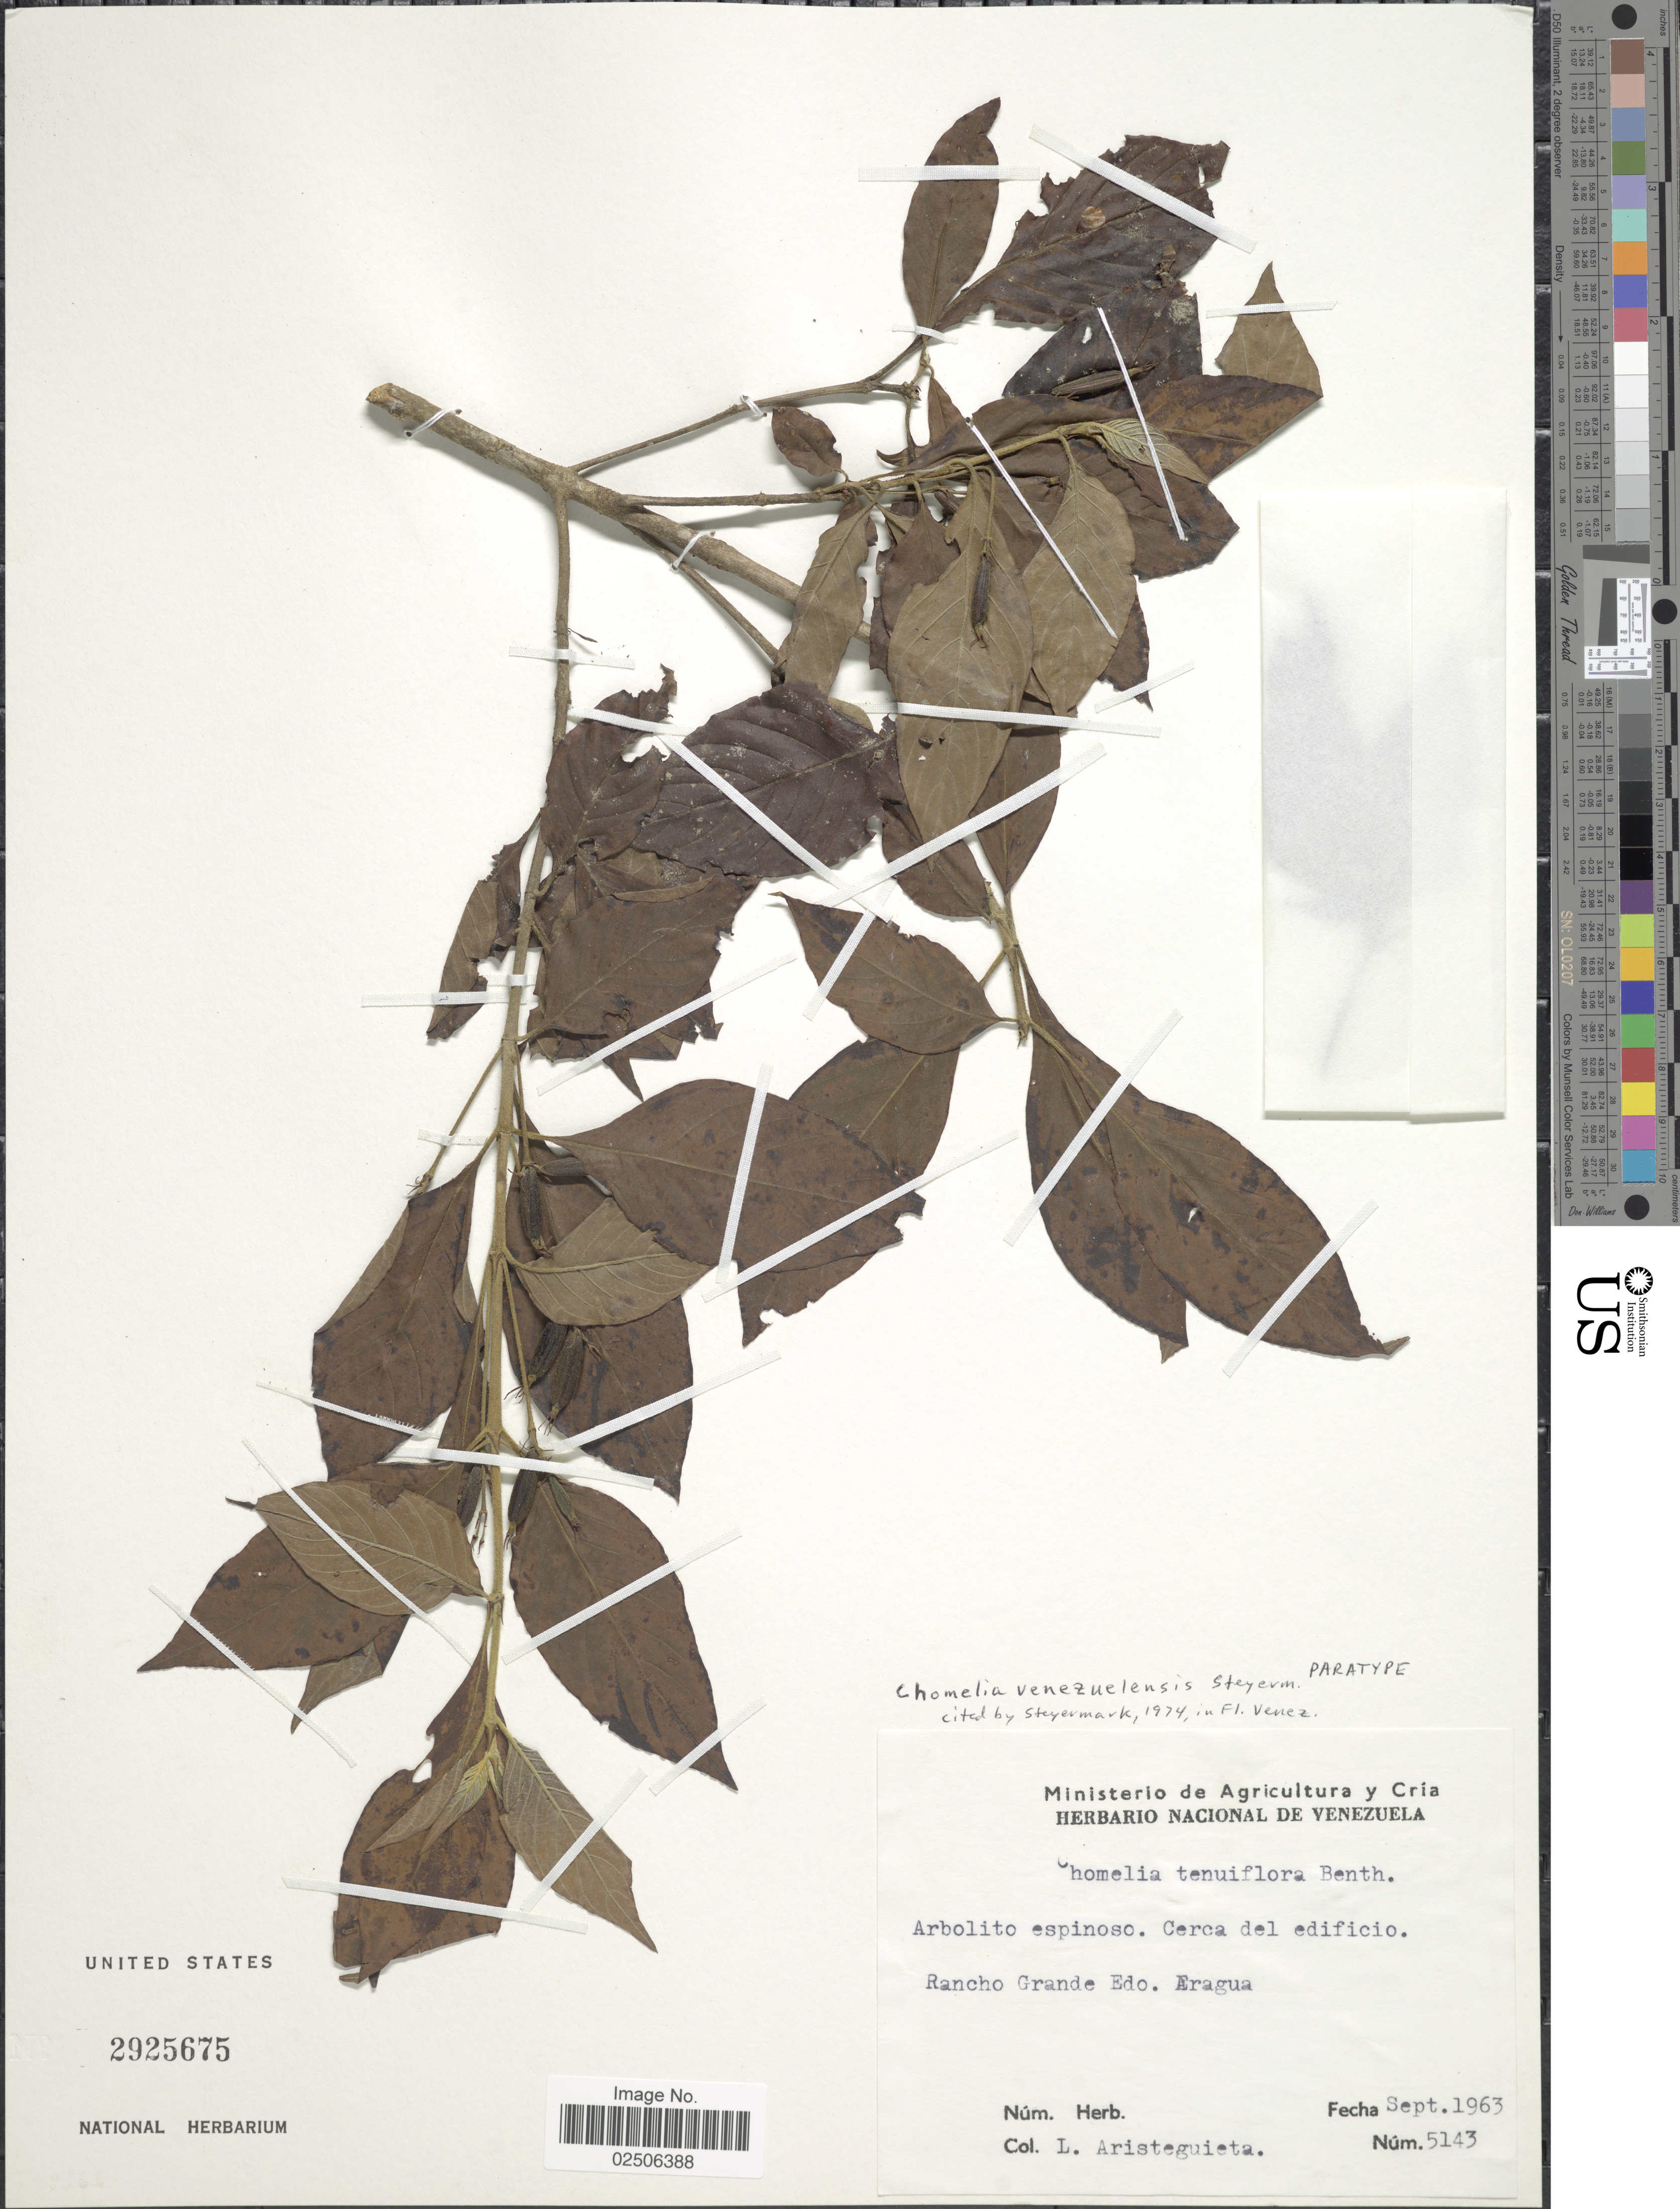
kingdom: Plantae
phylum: Tracheophyta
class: Magnoliopsida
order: Gentianales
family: Rubiaceae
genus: Chomelia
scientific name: Chomelia venezuelensis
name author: Steyerm.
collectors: L. Aristeguieta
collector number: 5143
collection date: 1963-09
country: Venezuela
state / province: Aragua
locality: Rancho Grande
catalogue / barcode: US 2925675